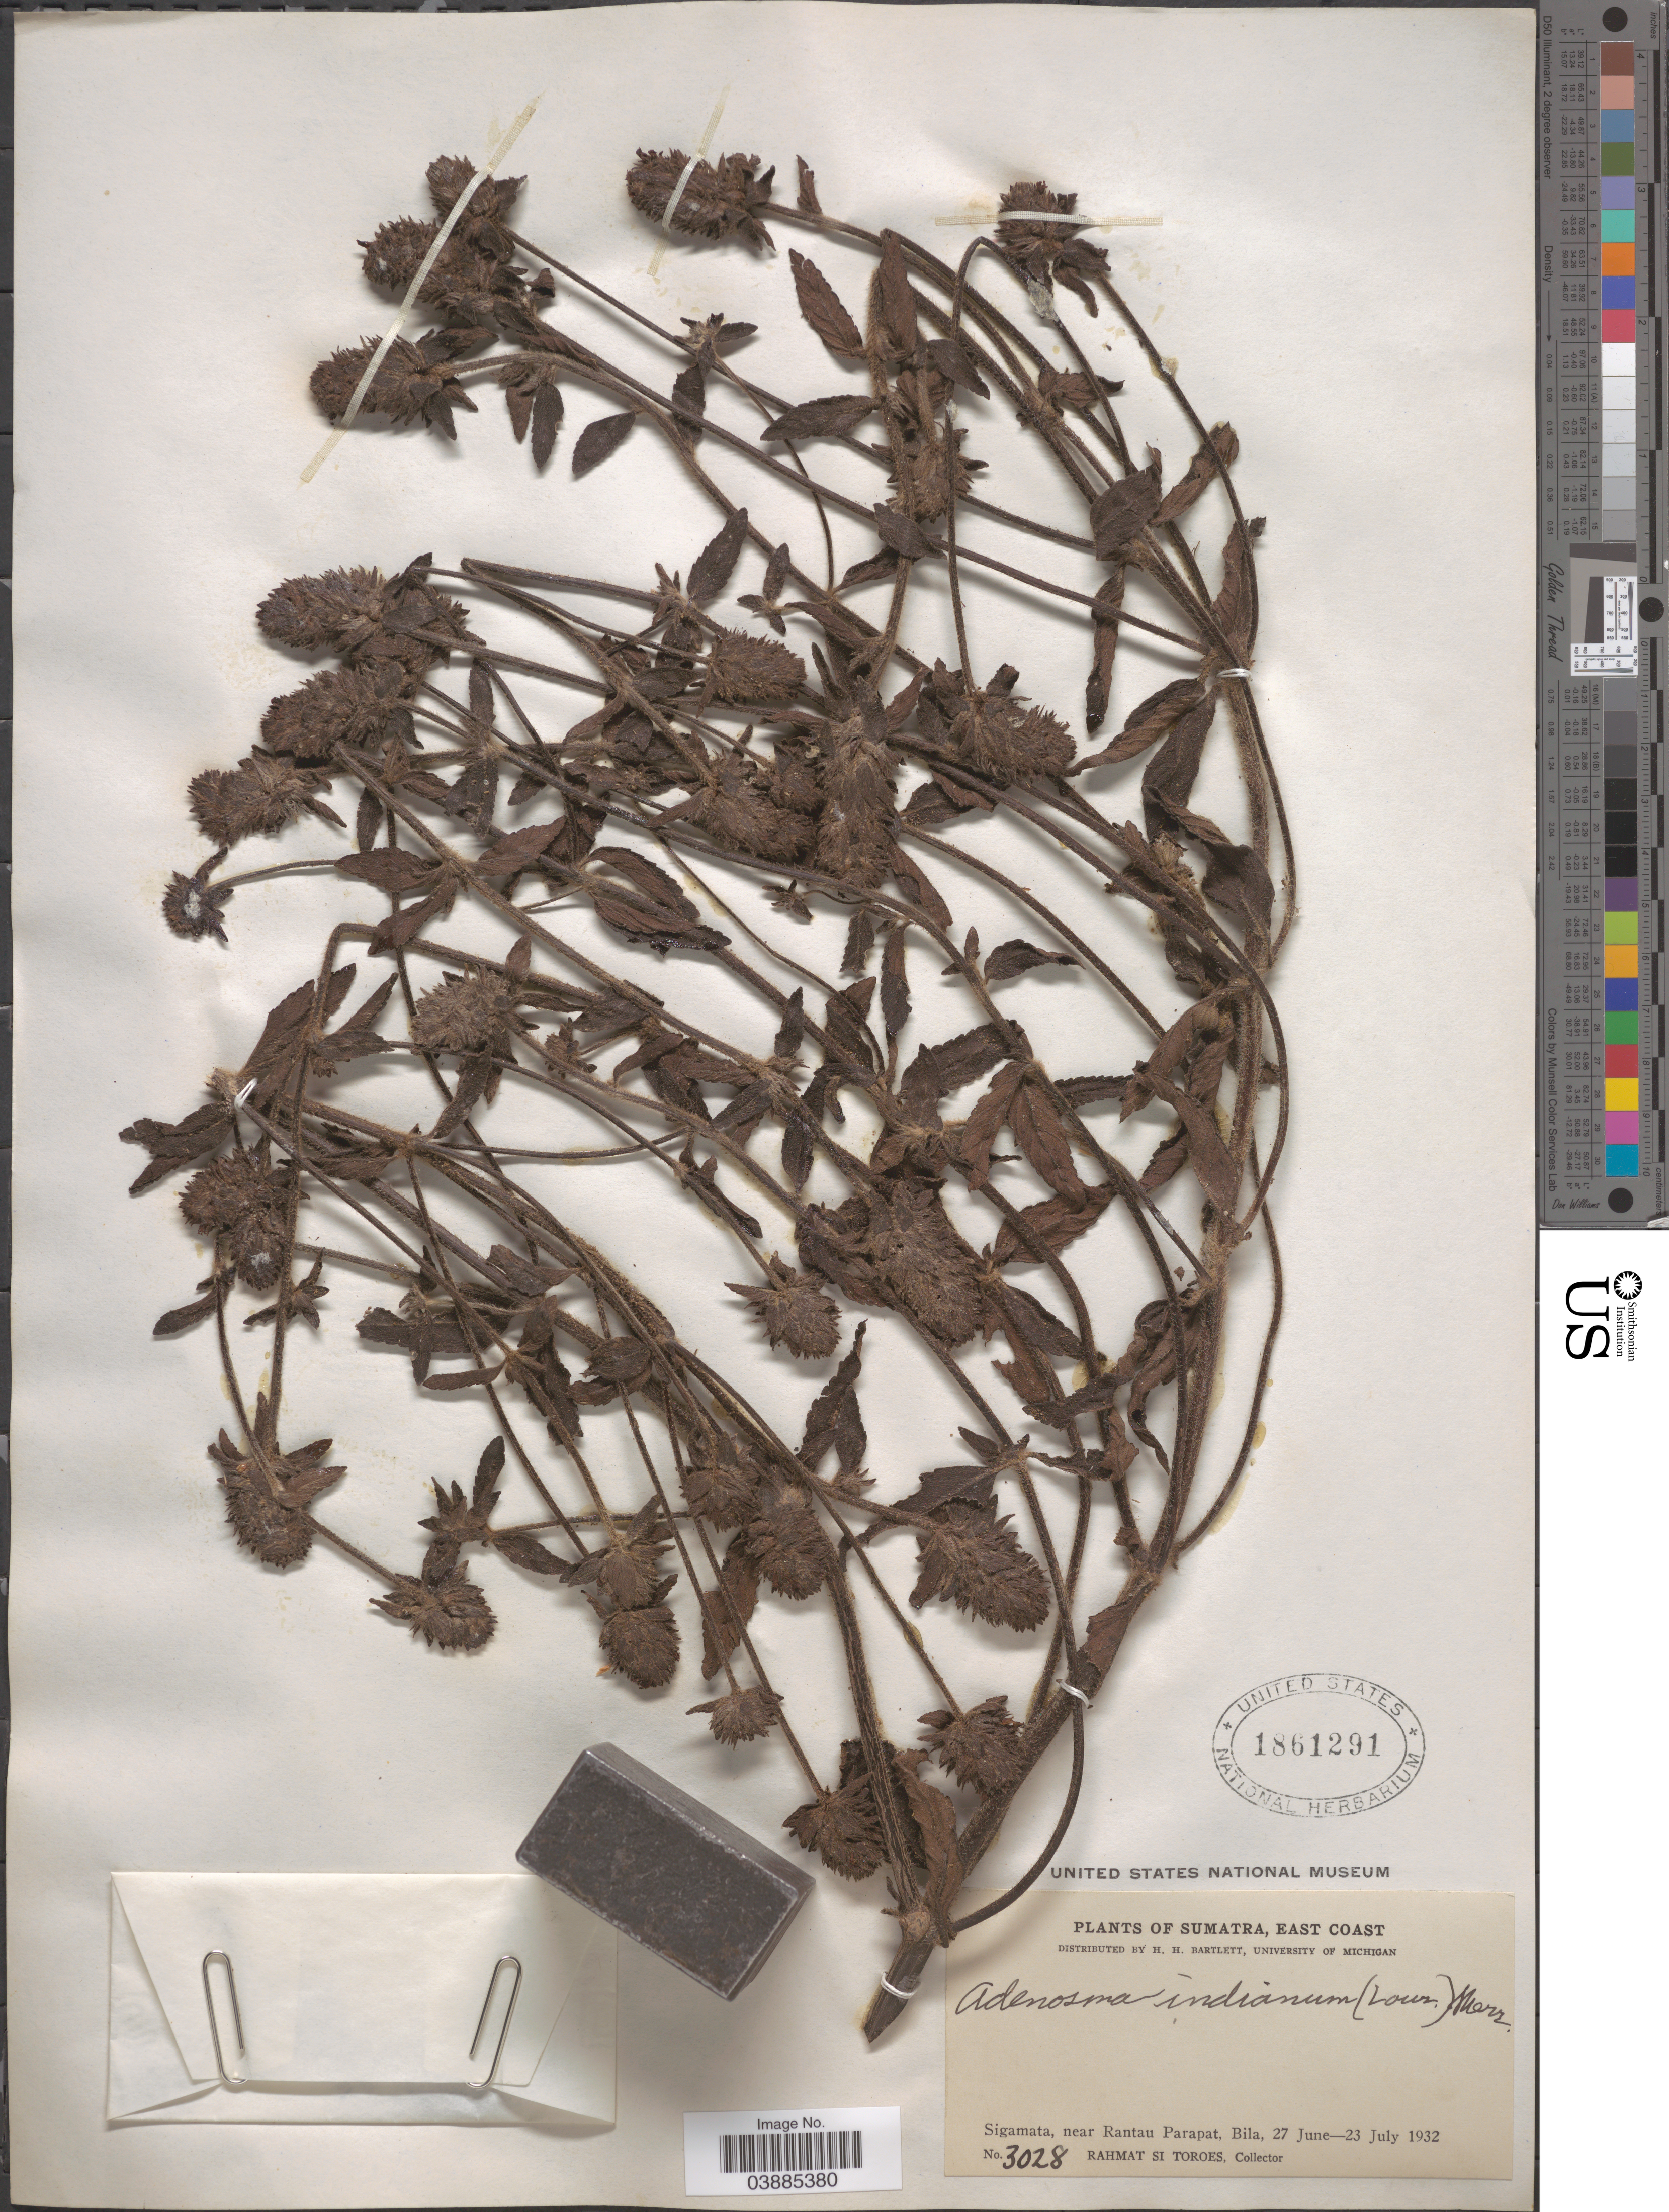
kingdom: Plantae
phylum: Tracheophyta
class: Magnoliopsida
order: Lamiales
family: Plantaginaceae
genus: Adenosma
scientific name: Adenosma indianum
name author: (Lour.) Merr.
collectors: Rahmat Si Boeea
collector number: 3028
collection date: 1932-06-27/1932-07-23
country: Indonesia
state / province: Sumatra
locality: East Coast. Sigamata, near Rantau Parapat, Bila.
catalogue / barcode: US 1861291